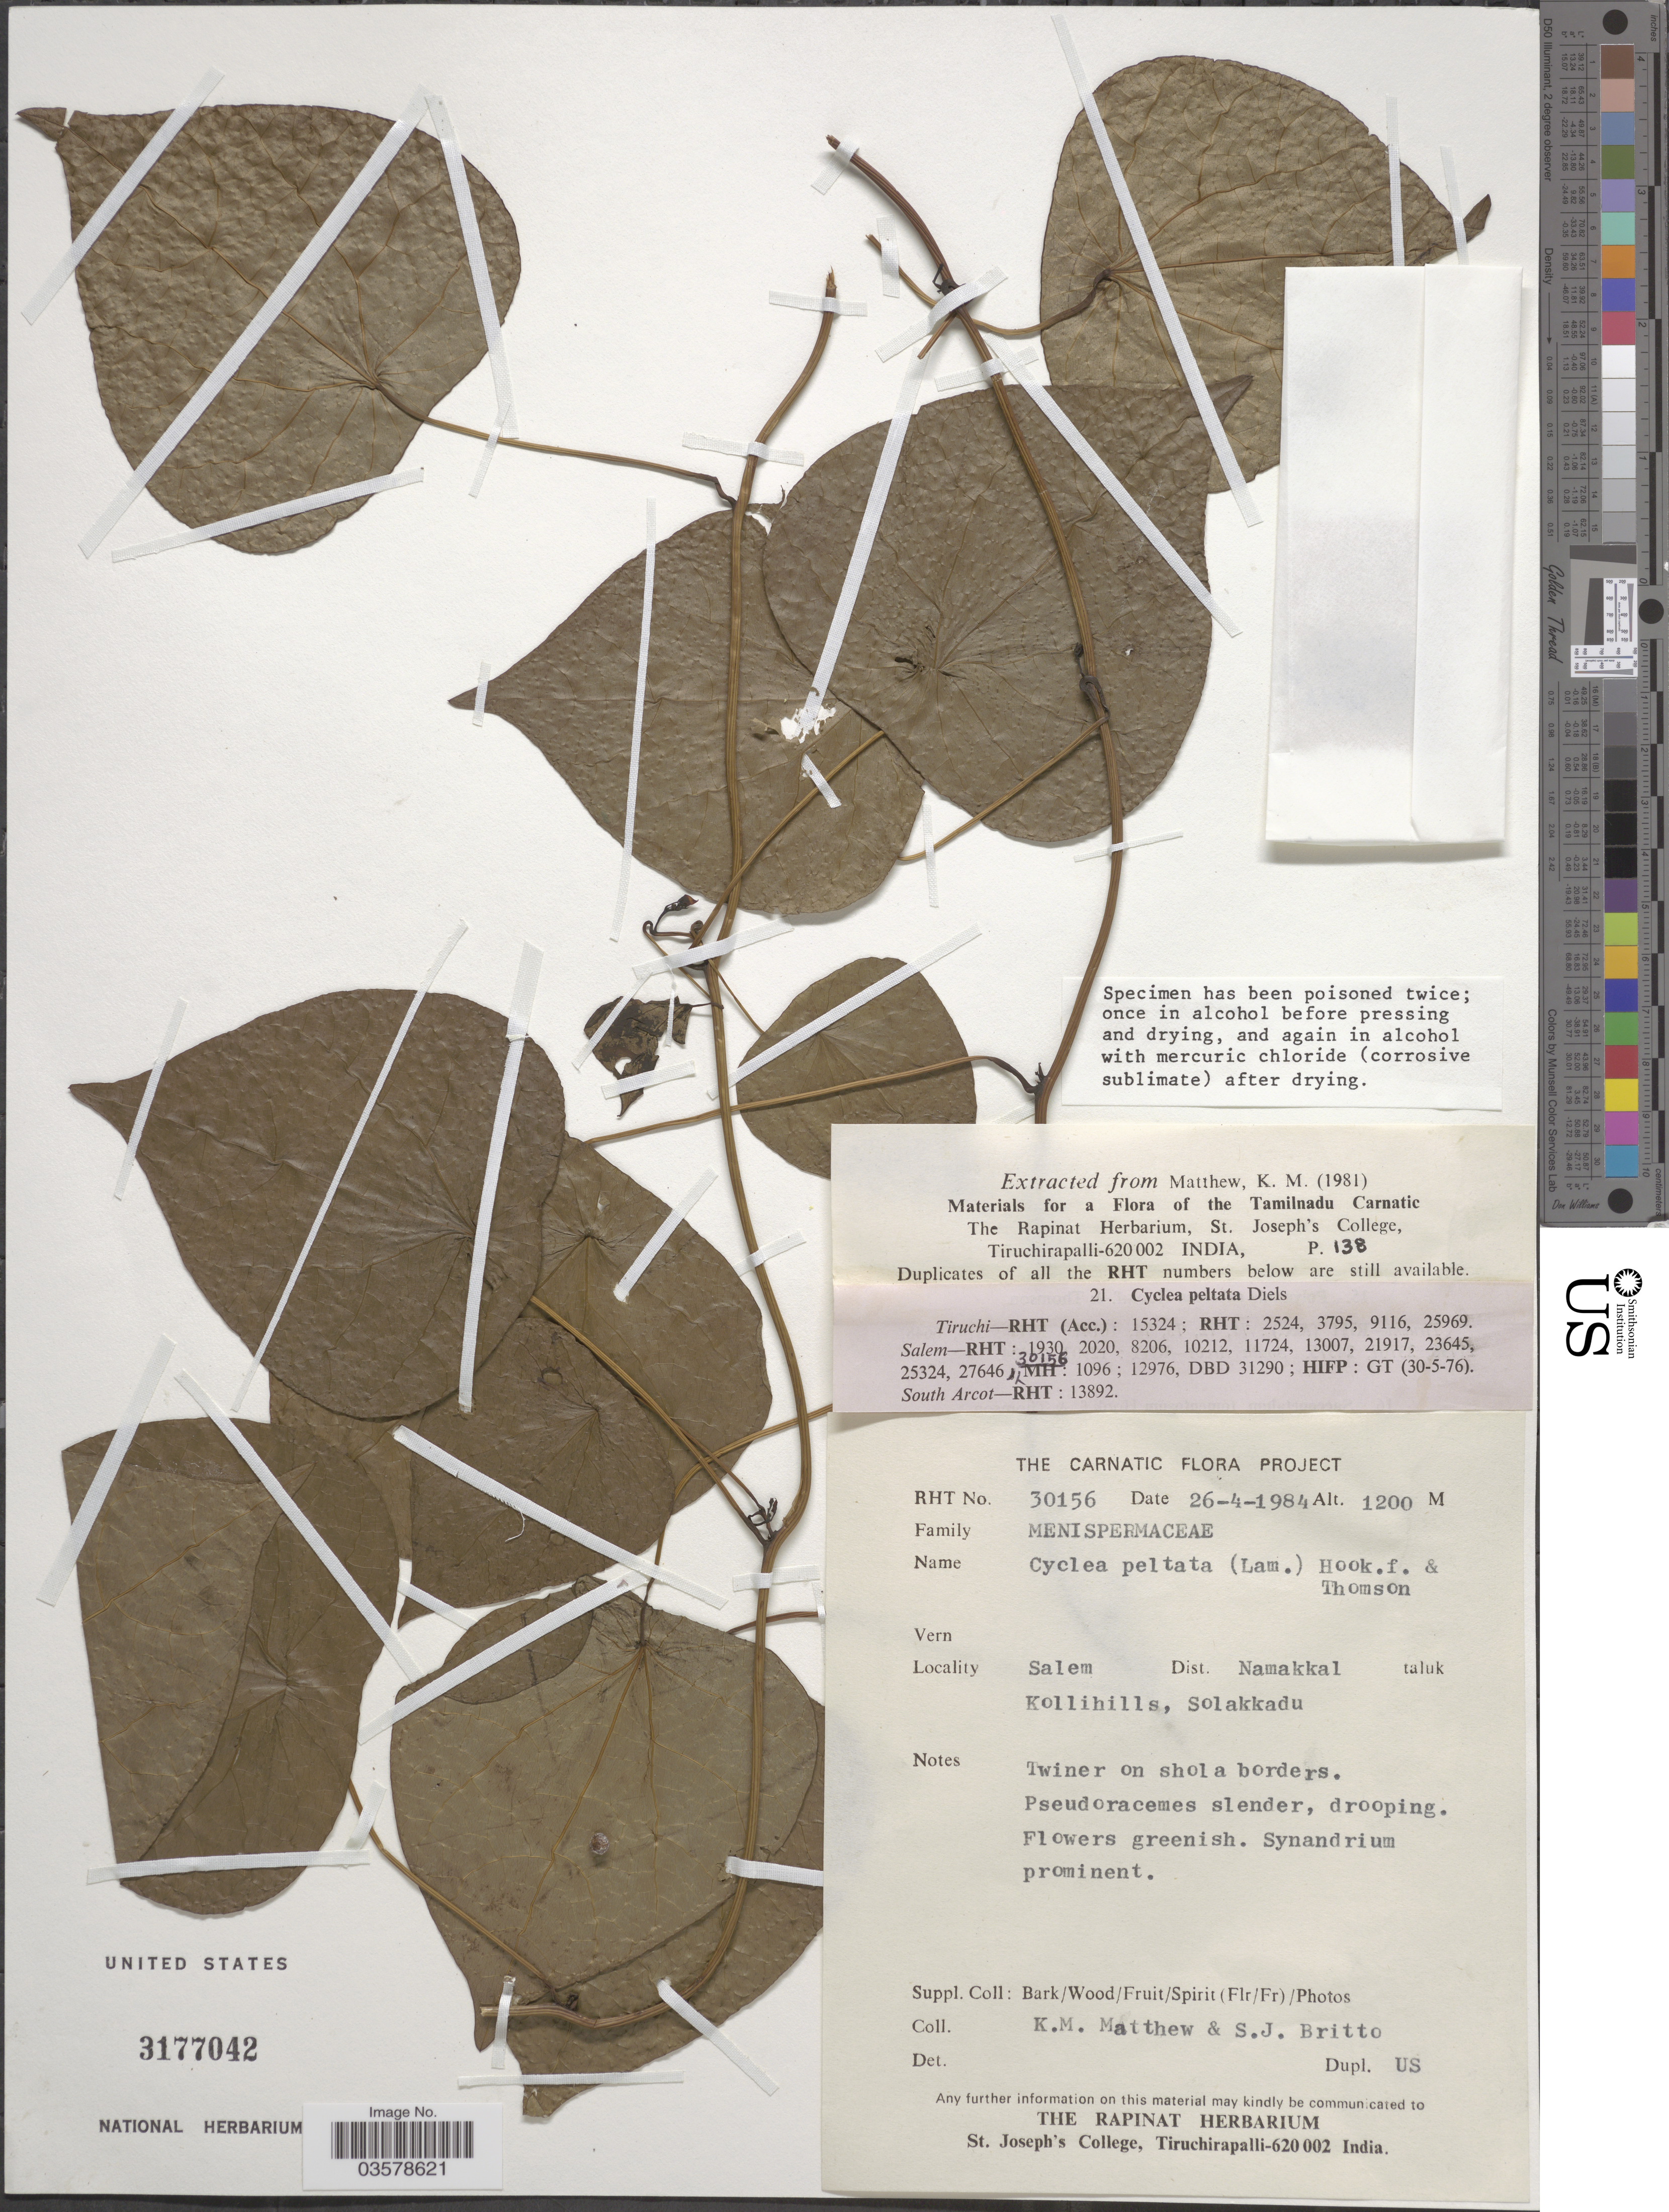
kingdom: Plantae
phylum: Tracheophyta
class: Magnoliopsida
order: Ranunculales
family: Menispermaceae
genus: Cyclea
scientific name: Cyclea peltata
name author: (Lam.) Hook. f. & Thomson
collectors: K. M. Matthew & S. J. Britto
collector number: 30156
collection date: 1984-04-26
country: India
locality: Salem. Dist. Namakkal taluk. Kollihills, Solakkadu.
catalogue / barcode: US 3177042